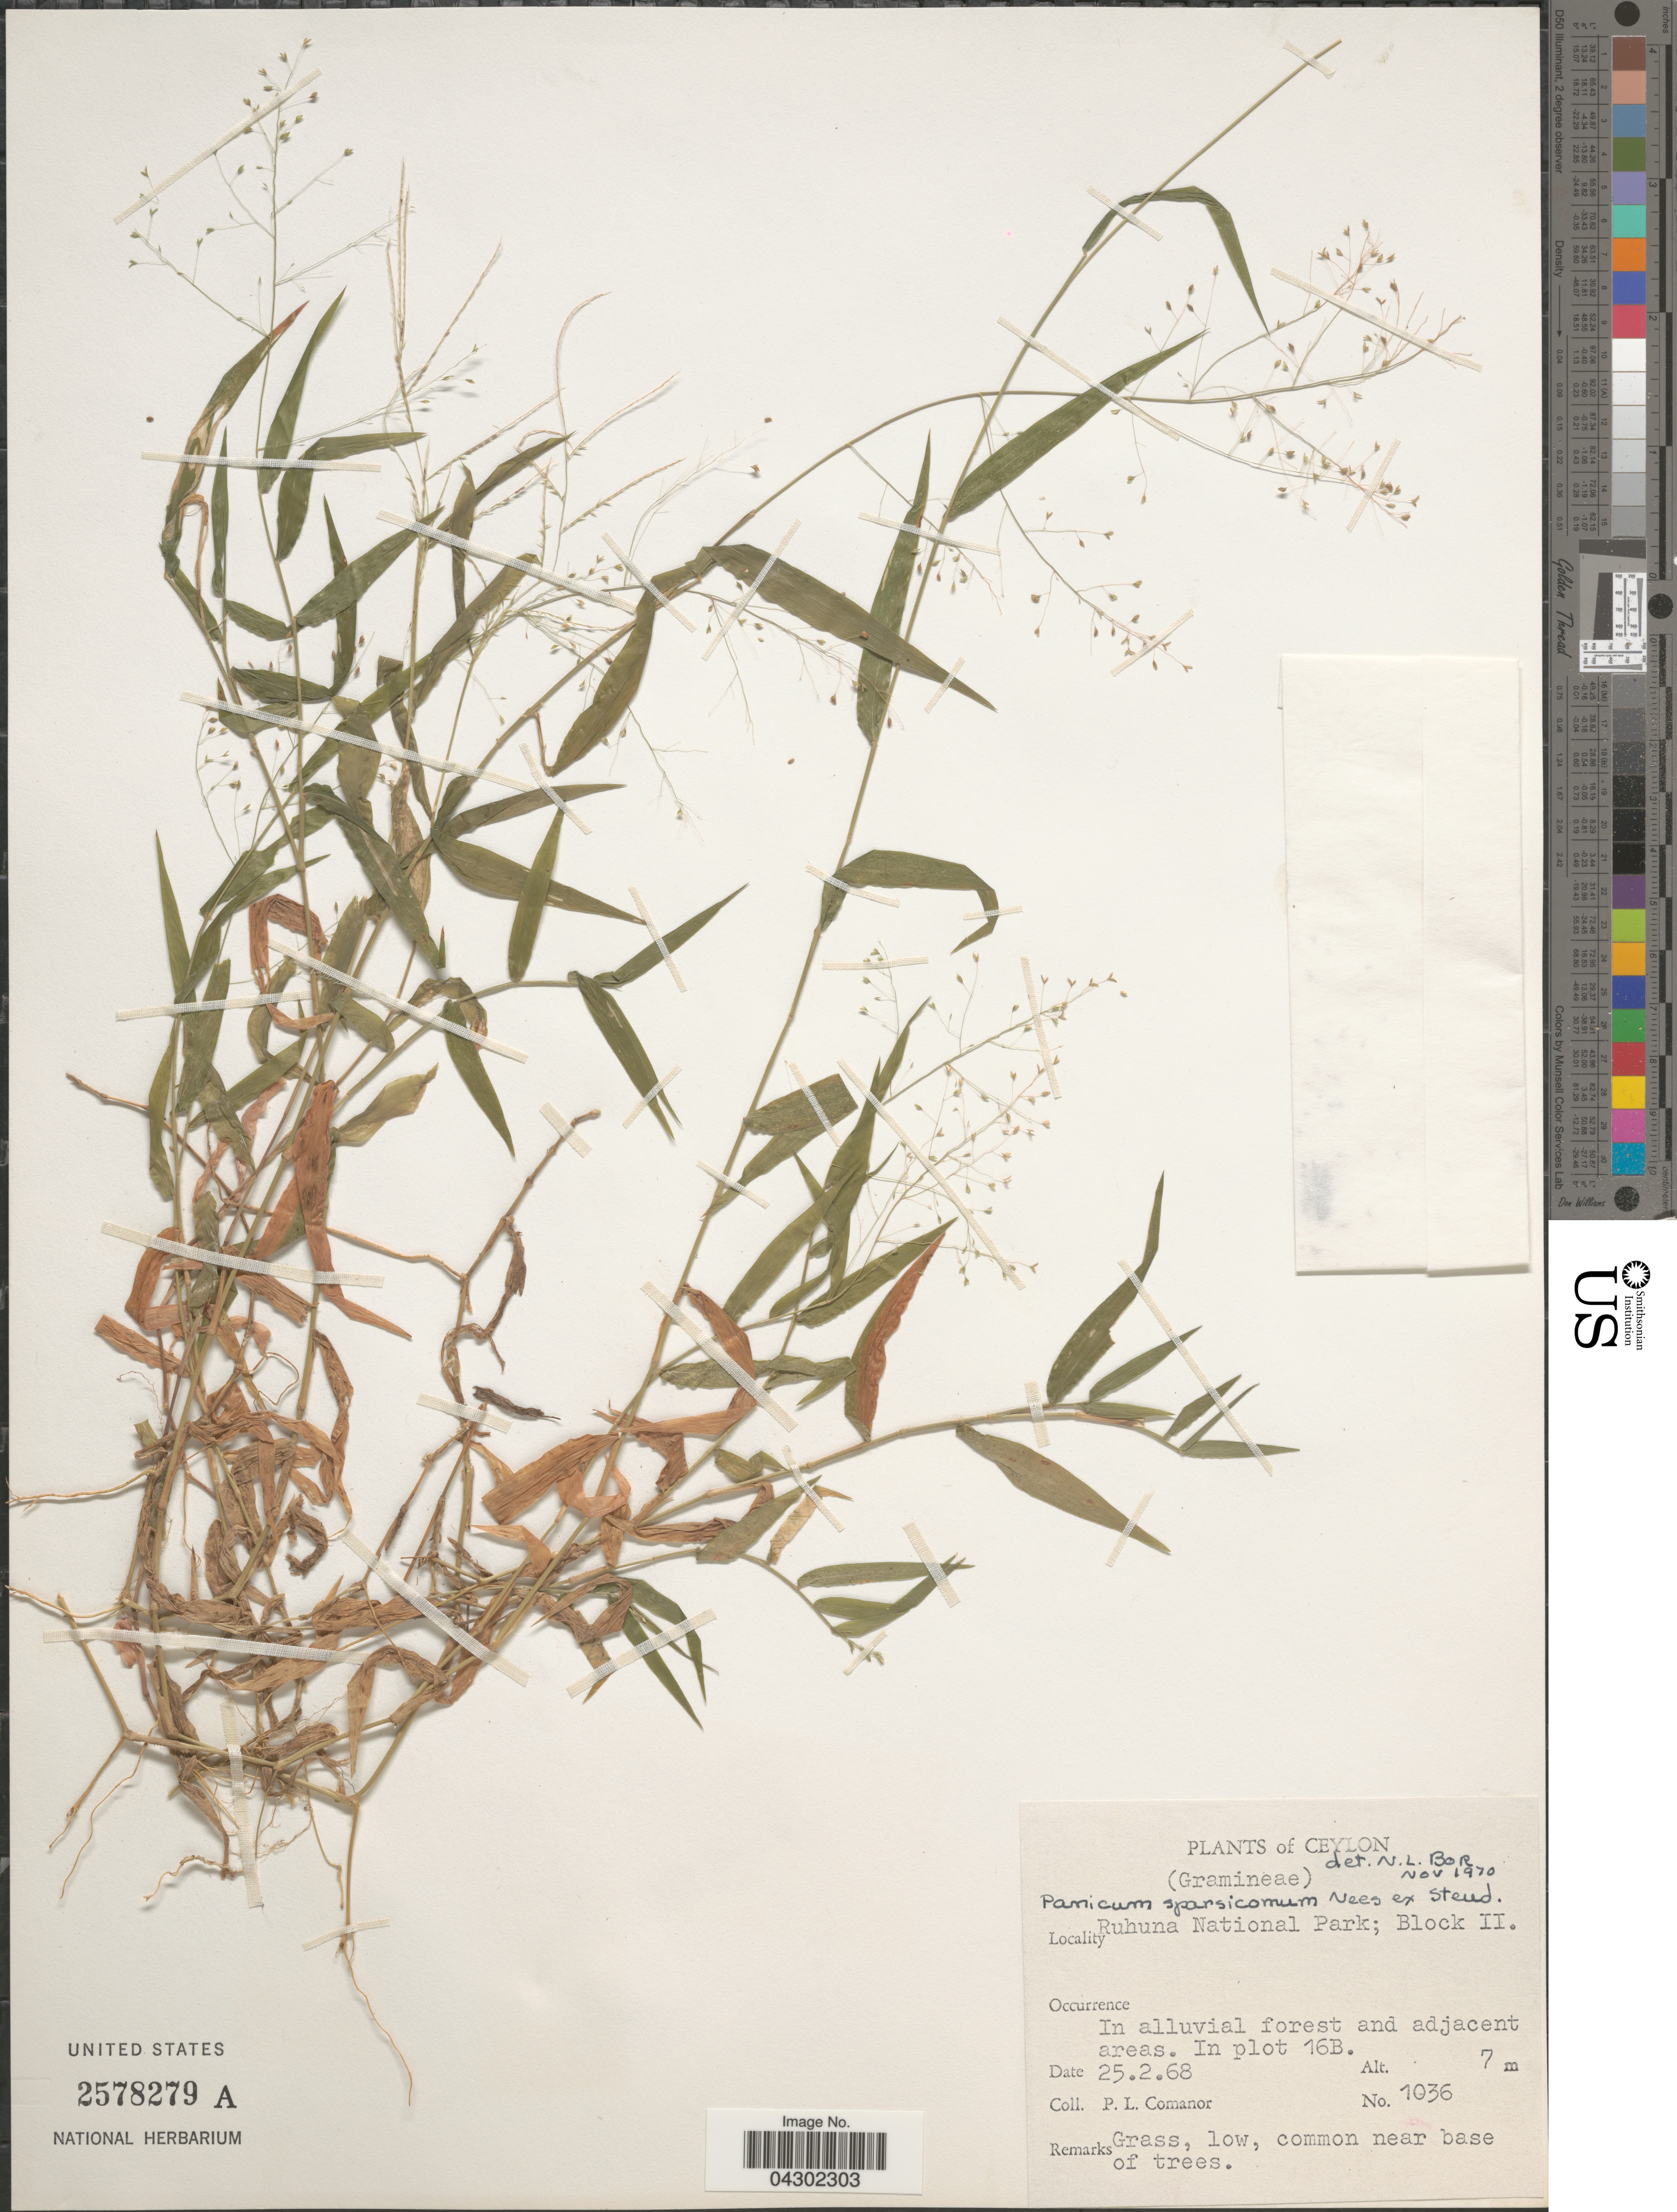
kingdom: Plantae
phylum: Tracheophyta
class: Liliopsida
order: Poales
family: Poaceae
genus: Panicum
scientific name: Panicum sparsicomum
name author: Nees ex Steud.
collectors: P. Comanor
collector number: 1036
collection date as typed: Transcribed d/m/y: 25/2/68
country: Sri Lanka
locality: Ceylon. Ruhuna National Park; Block II. In plot 16B.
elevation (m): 7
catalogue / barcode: US 2578278A